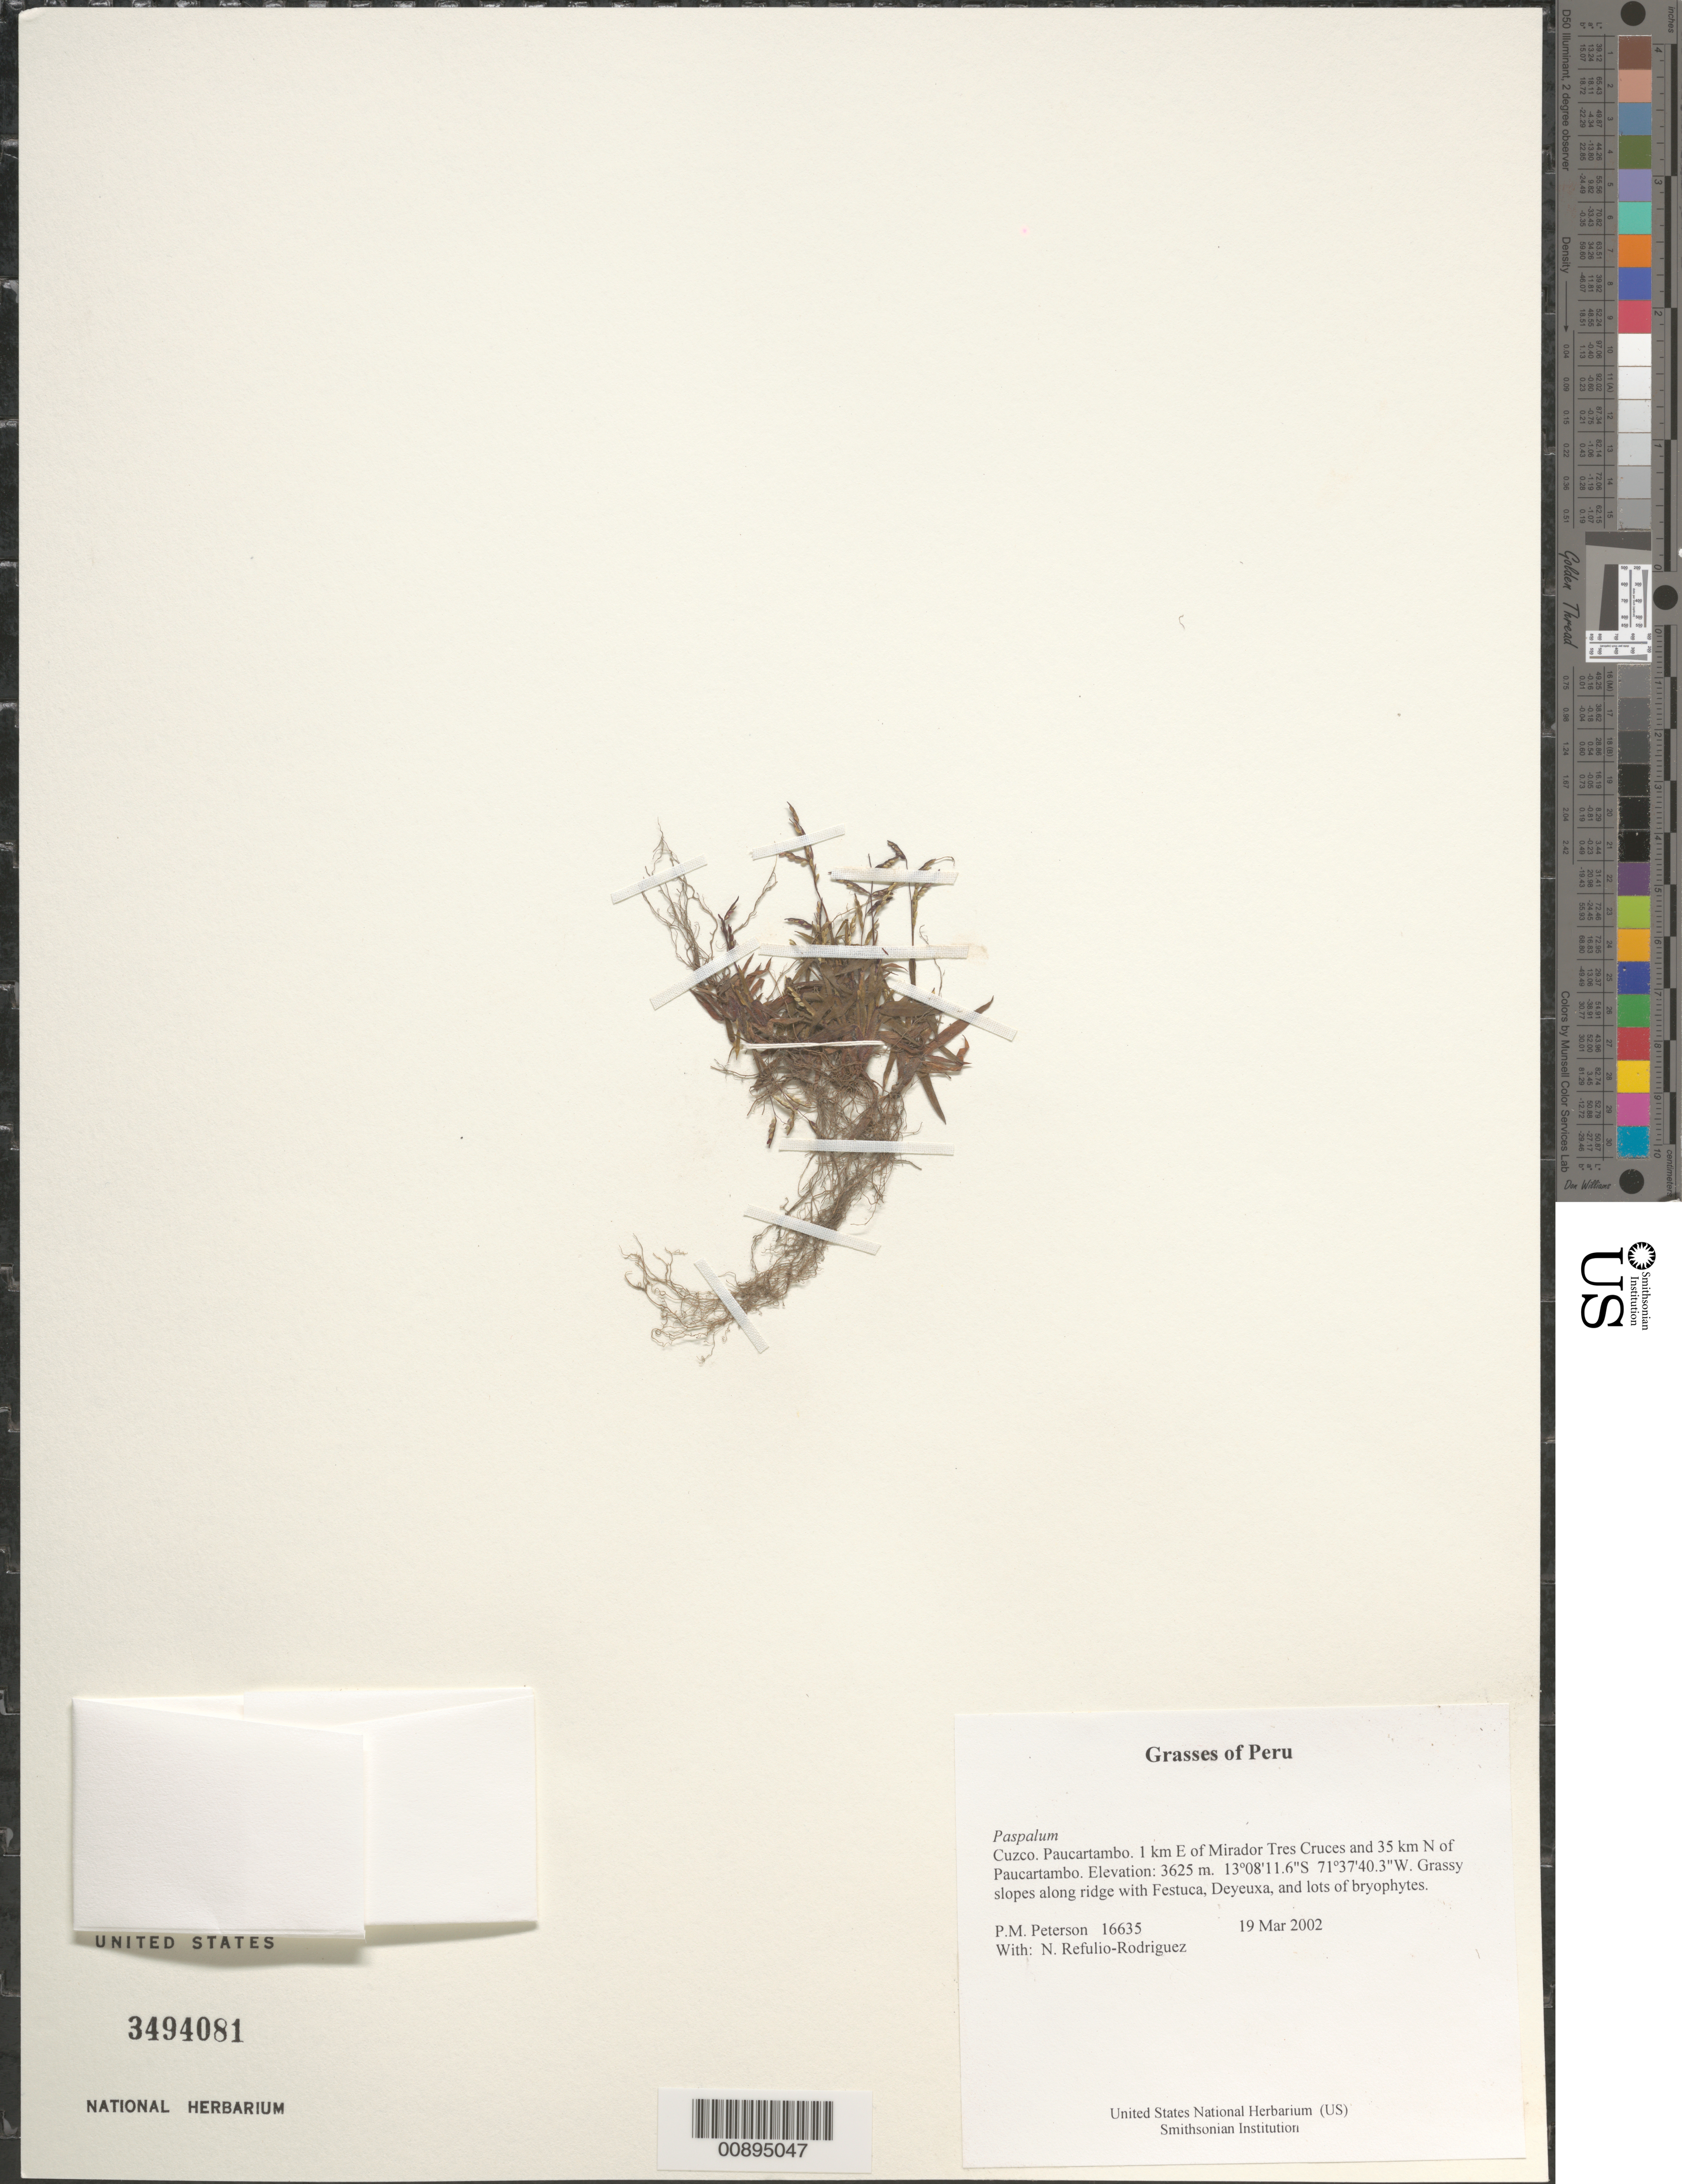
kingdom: Plantae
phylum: Tracheophyta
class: Liliopsida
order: Poales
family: Poaceae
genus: Paspalum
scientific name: Paspalum sp.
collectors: P. M. Peterson & N. Refulio-Rodríguez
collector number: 16635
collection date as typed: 19 Mar 2002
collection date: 2002-03-19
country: Peru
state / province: Cusco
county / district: Paucartambo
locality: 1 km E of Mirador Tres Cruces and 35 km N of Paucartambo.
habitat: Grassy slopes along ridge with ~Festuca, Deyeuxa~, and lots of bryophytes.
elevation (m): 3625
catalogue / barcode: US 3494081